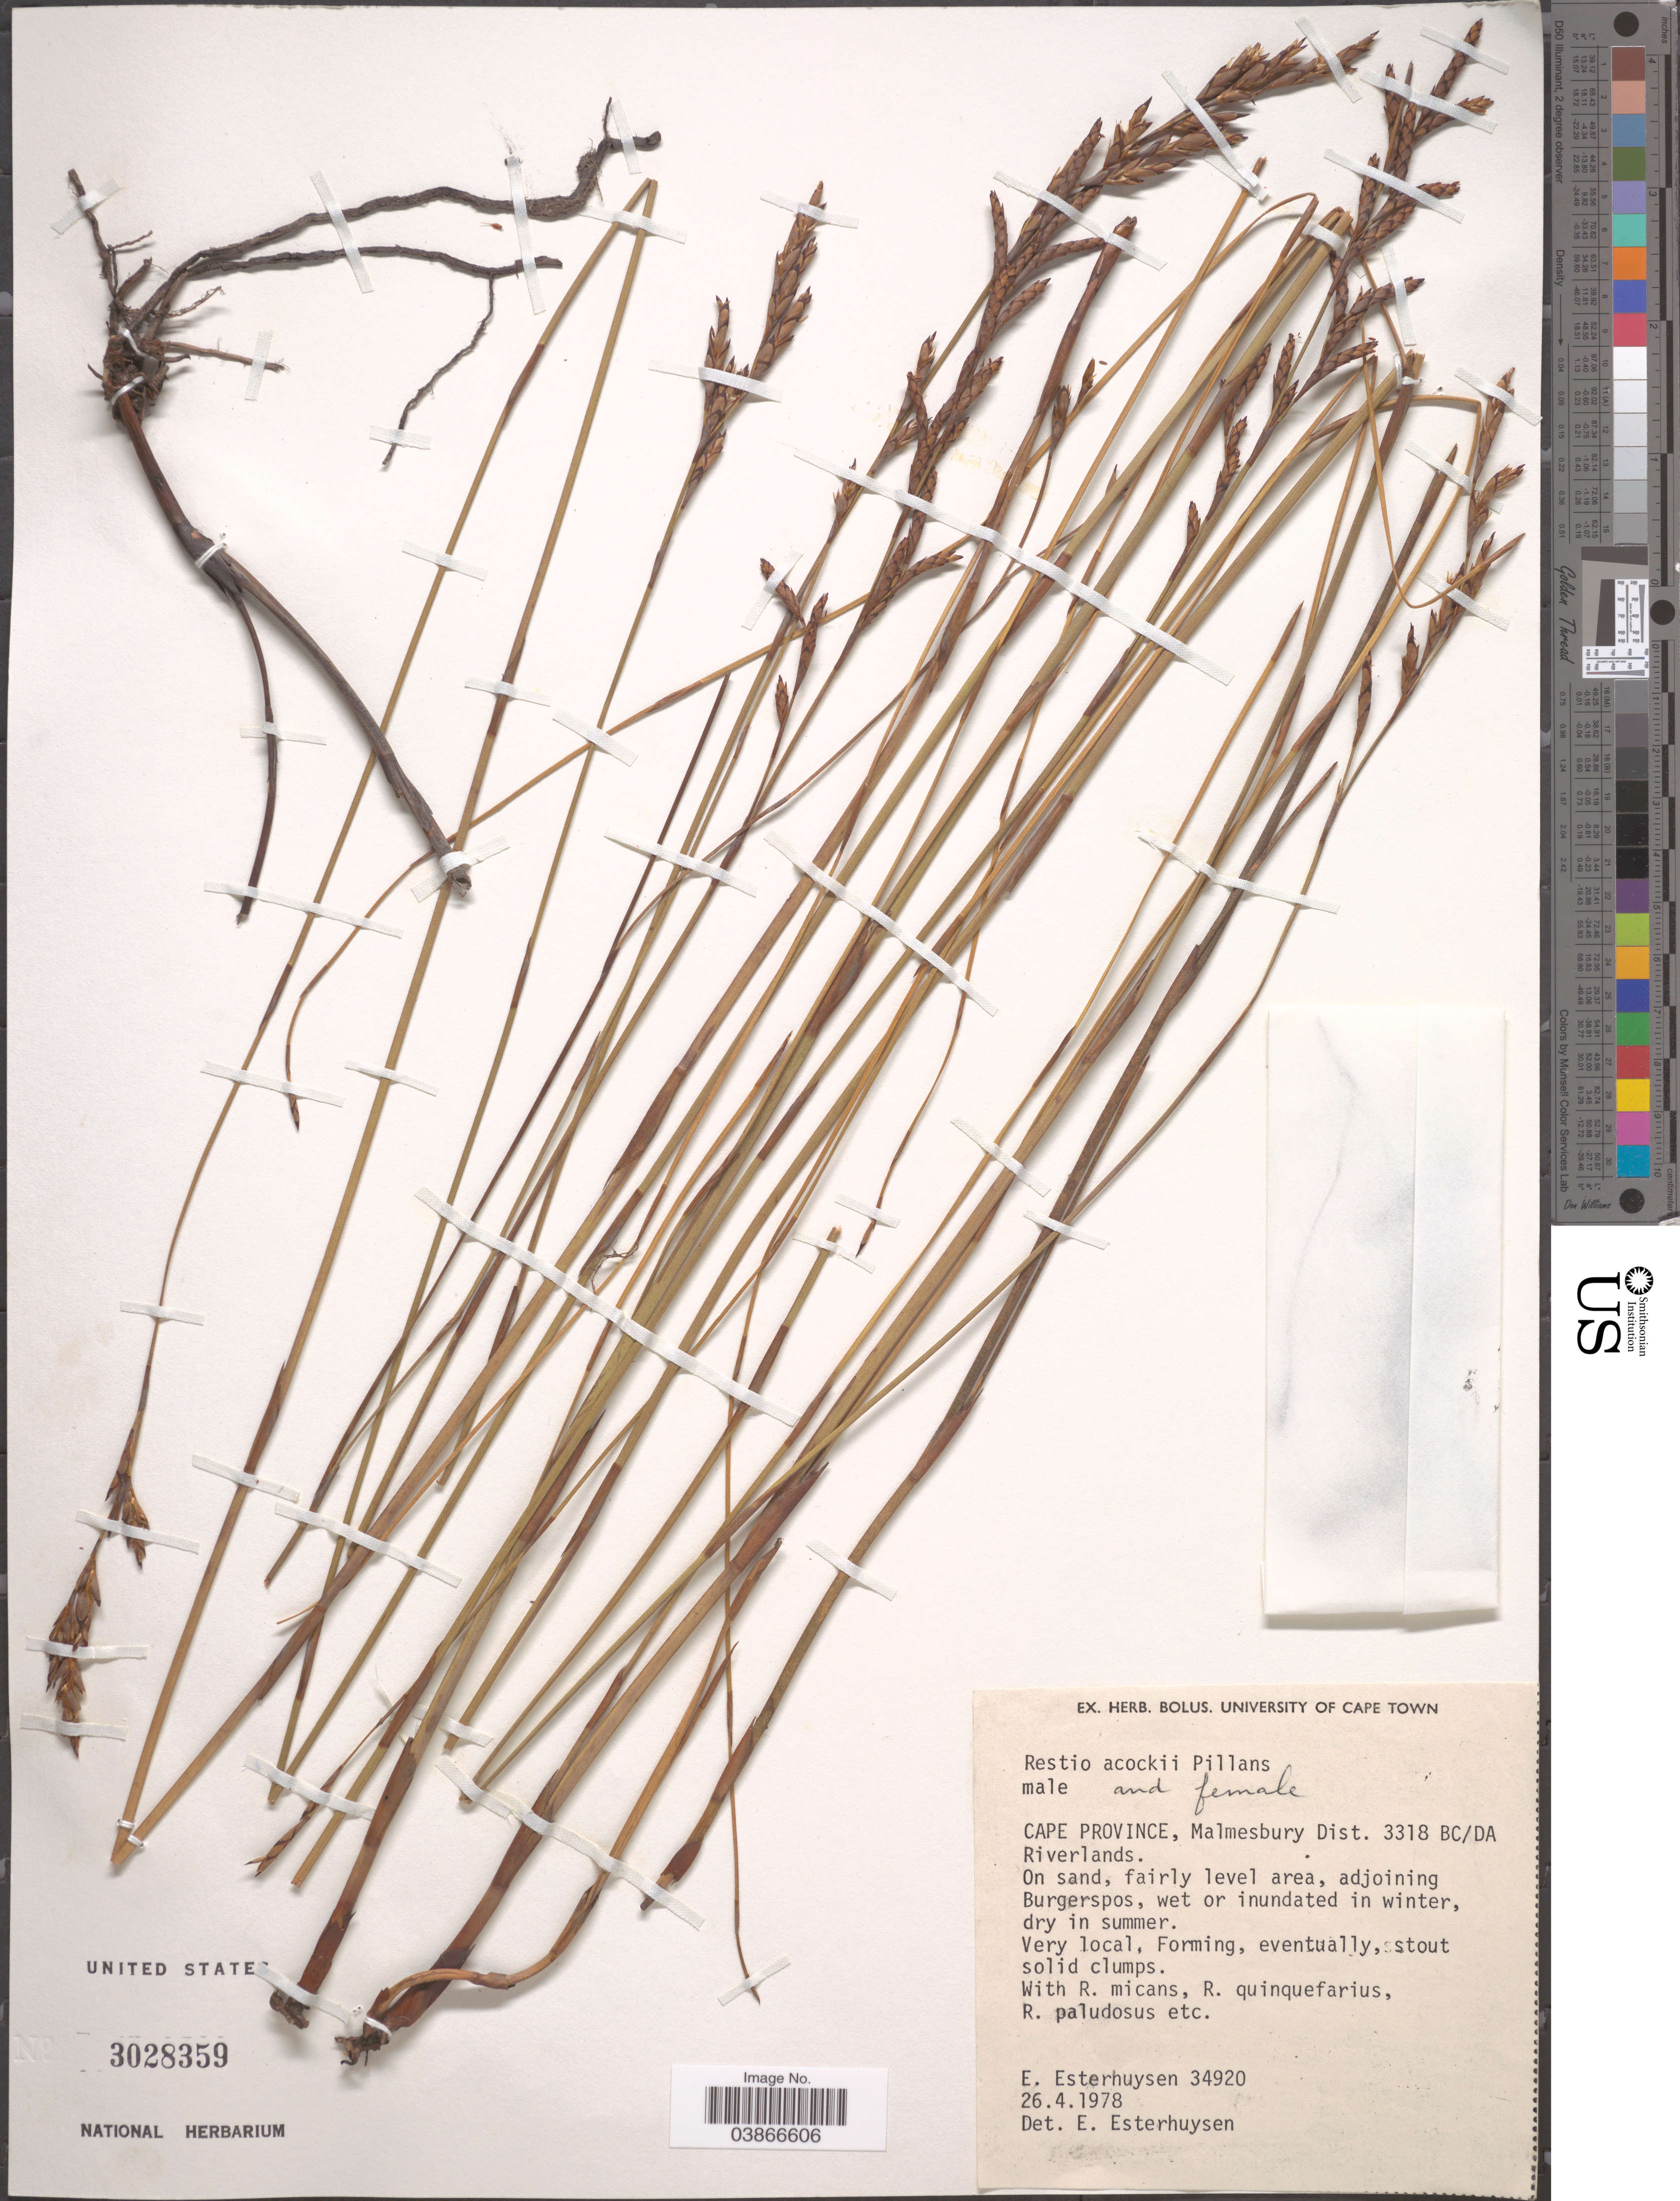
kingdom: Plantae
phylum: Tracheophyta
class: Liliopsida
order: Poales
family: Restionaceae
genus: Restio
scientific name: Restio acockii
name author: Pillans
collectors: E. E. Esterhuysen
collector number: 34920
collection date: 1978-04-26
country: South Africa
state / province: Western Cape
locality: Malmesbury Dist. 3318 BC/DA Riverlands.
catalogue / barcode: US 3028359